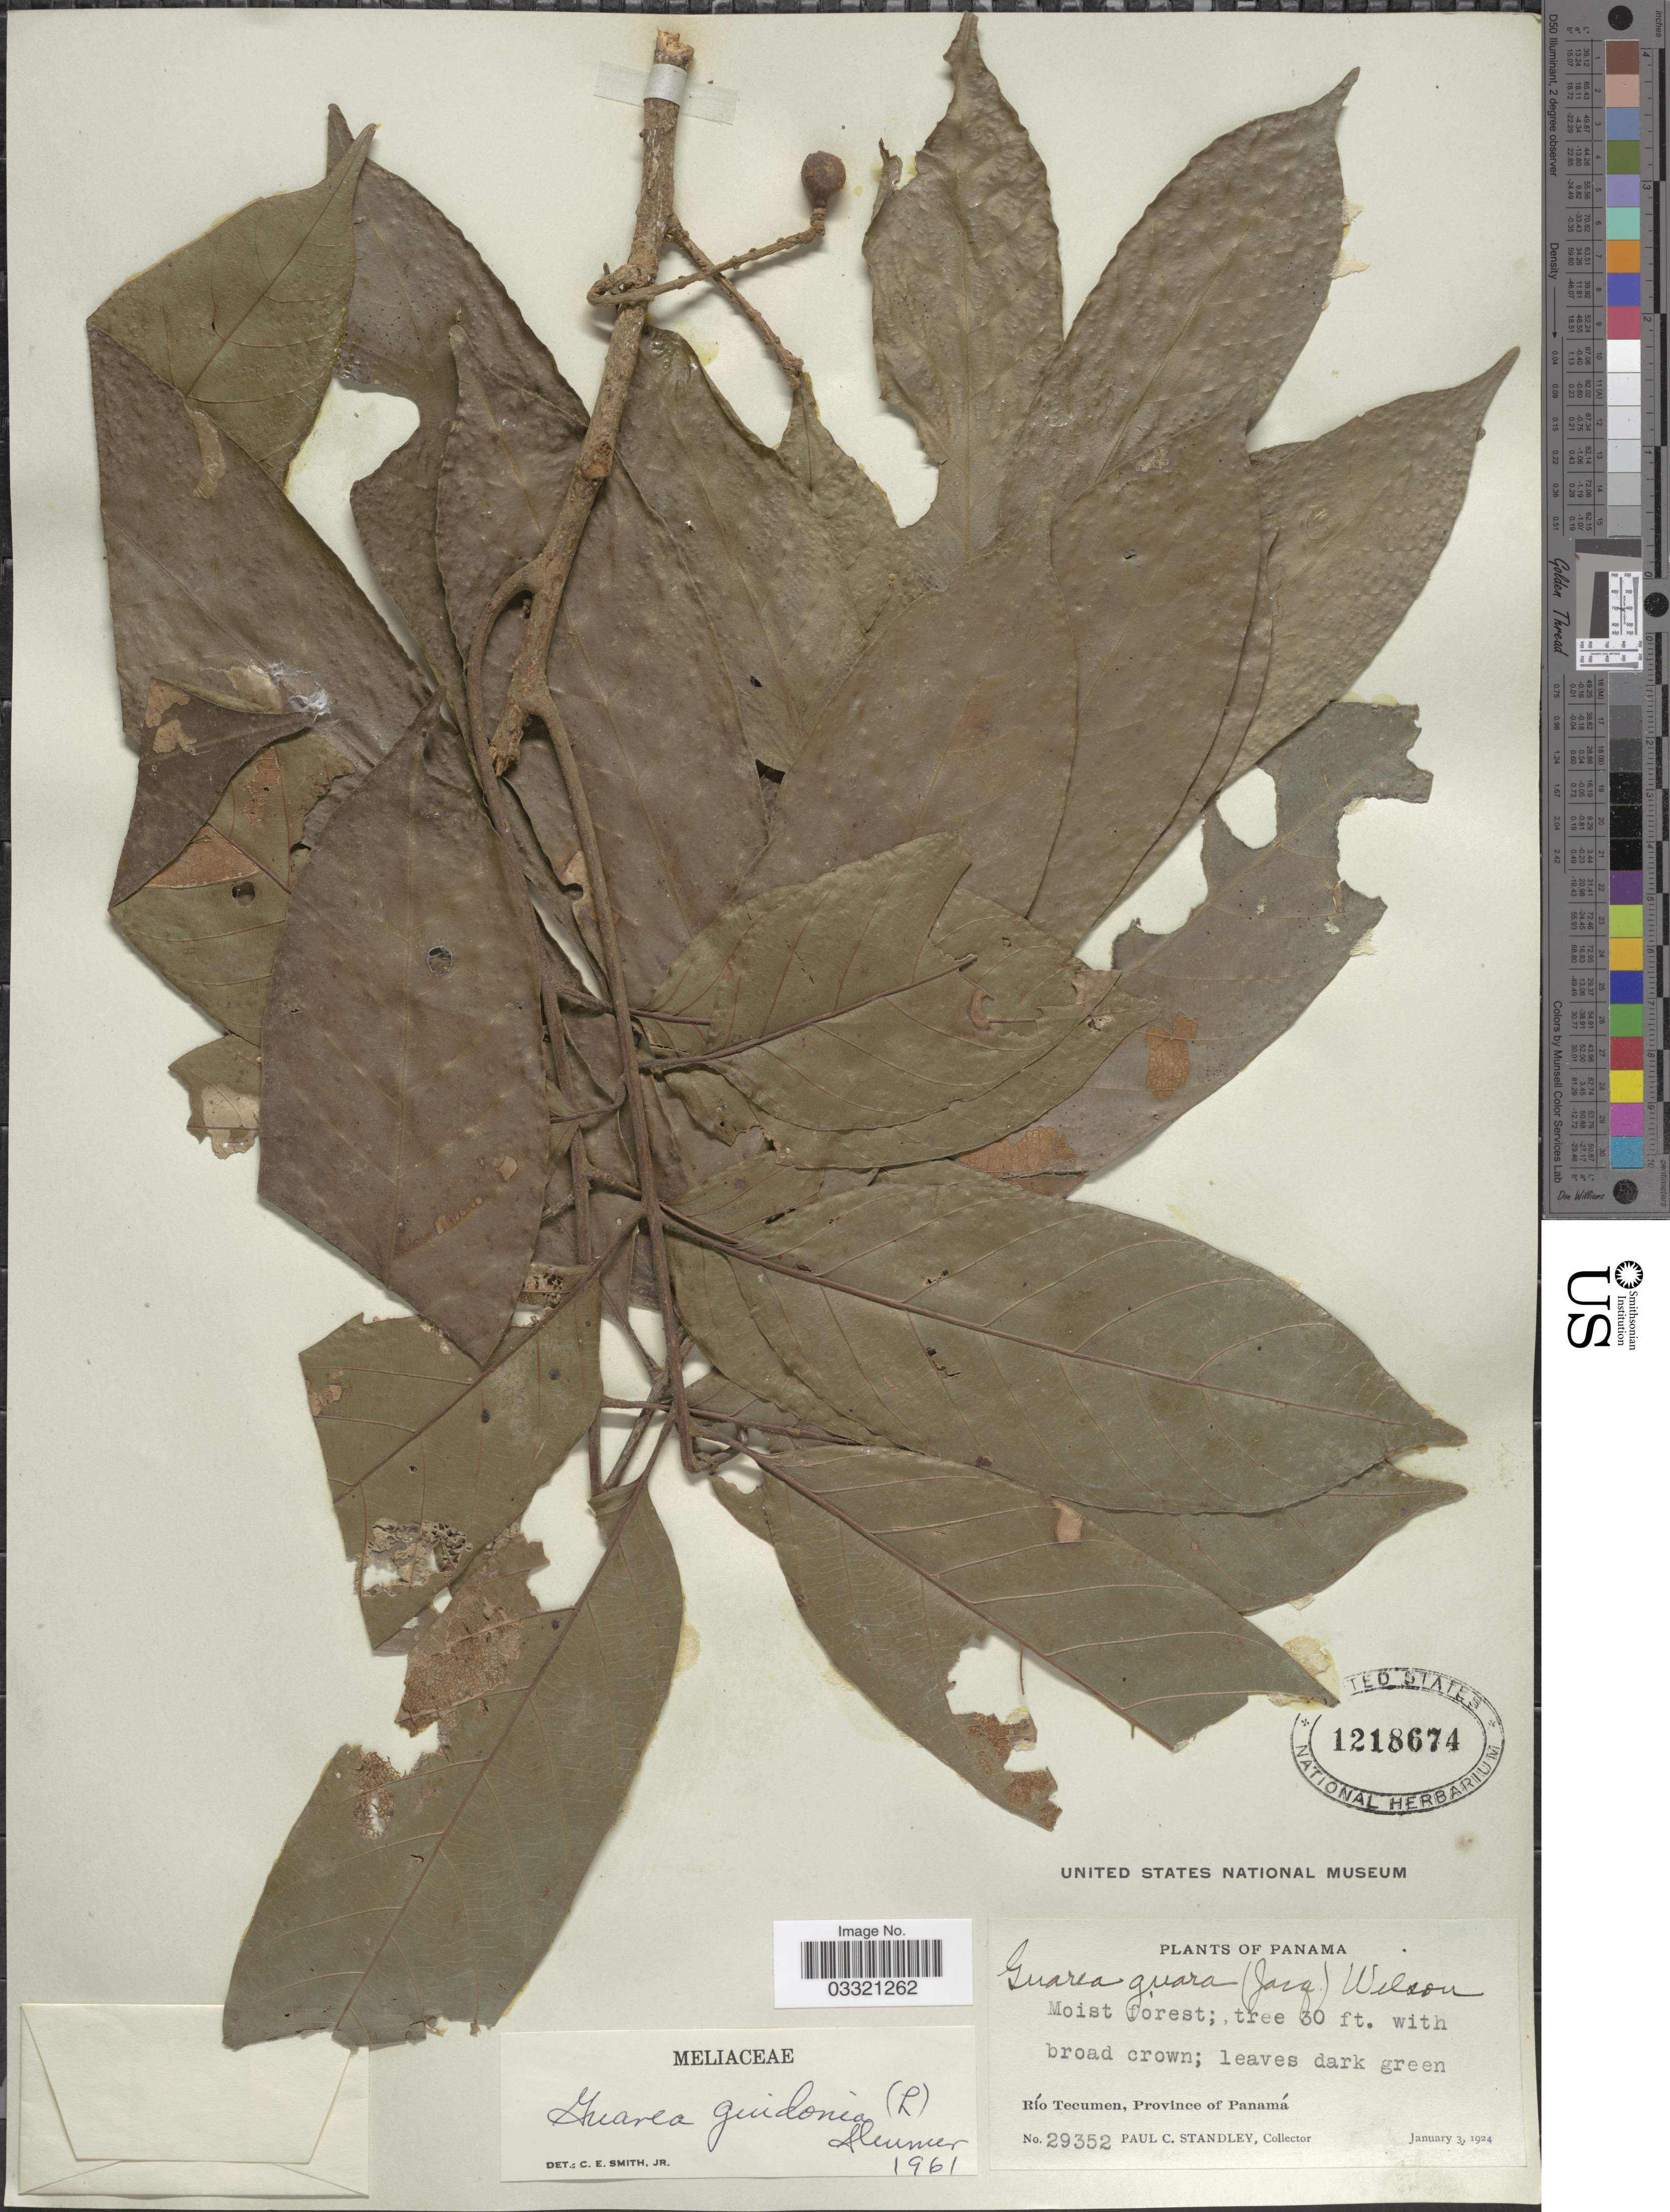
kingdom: Plantae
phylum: Tracheophyta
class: Magnoliopsida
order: Sapindales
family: Meliaceae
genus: Guarea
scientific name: Guarea guidonia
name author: (L.) Sleumer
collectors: P. C. Standley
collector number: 29352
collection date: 1924-01-03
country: Panama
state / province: Panamá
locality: Río Tecumen.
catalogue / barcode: US 1218674